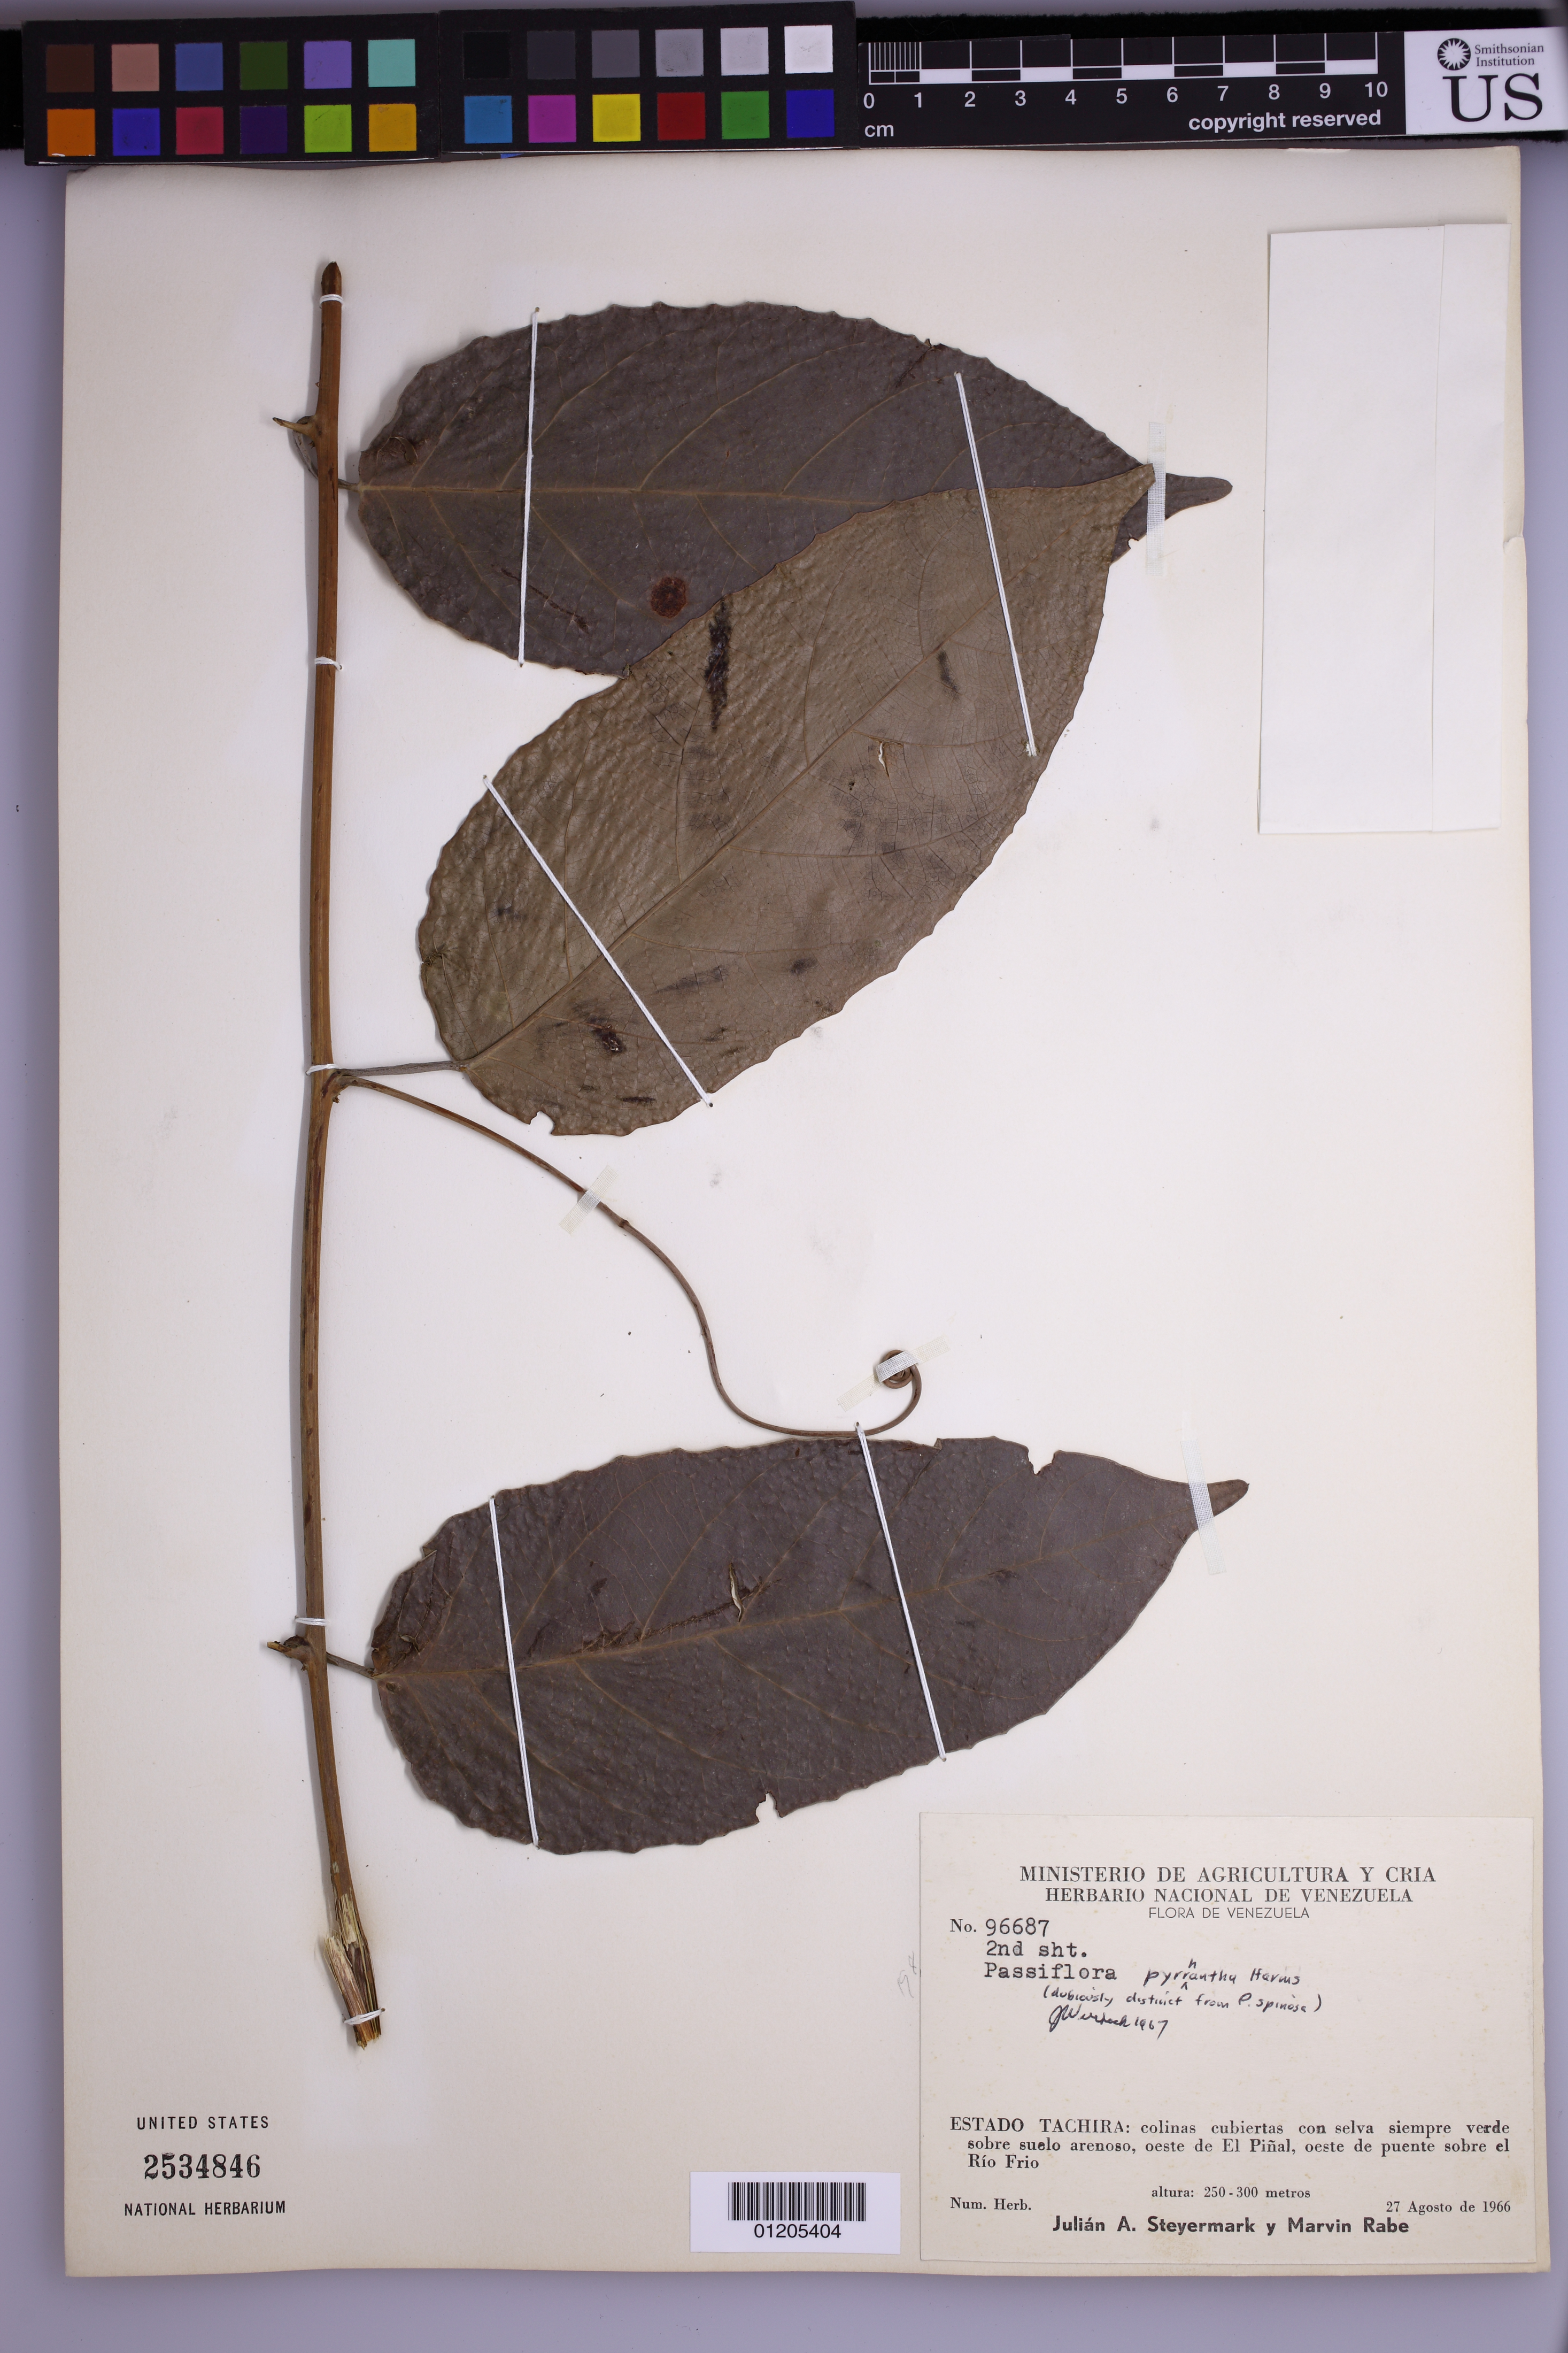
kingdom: Plantae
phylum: Tracheophyta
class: Magnoliopsida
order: Malpighiales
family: Passifloraceae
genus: Passiflora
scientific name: Passiflora pyrrhantha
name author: Harms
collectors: J. Steyermark & M. Rabe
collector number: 96687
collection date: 1966-08-27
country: Venezuela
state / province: Tachira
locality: colinas cubiertas con selva siempre verde sobre suelo arenoso, oeste de El Pinal, oeste de puente sobre el Rio Frio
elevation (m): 250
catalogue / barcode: US 2534846